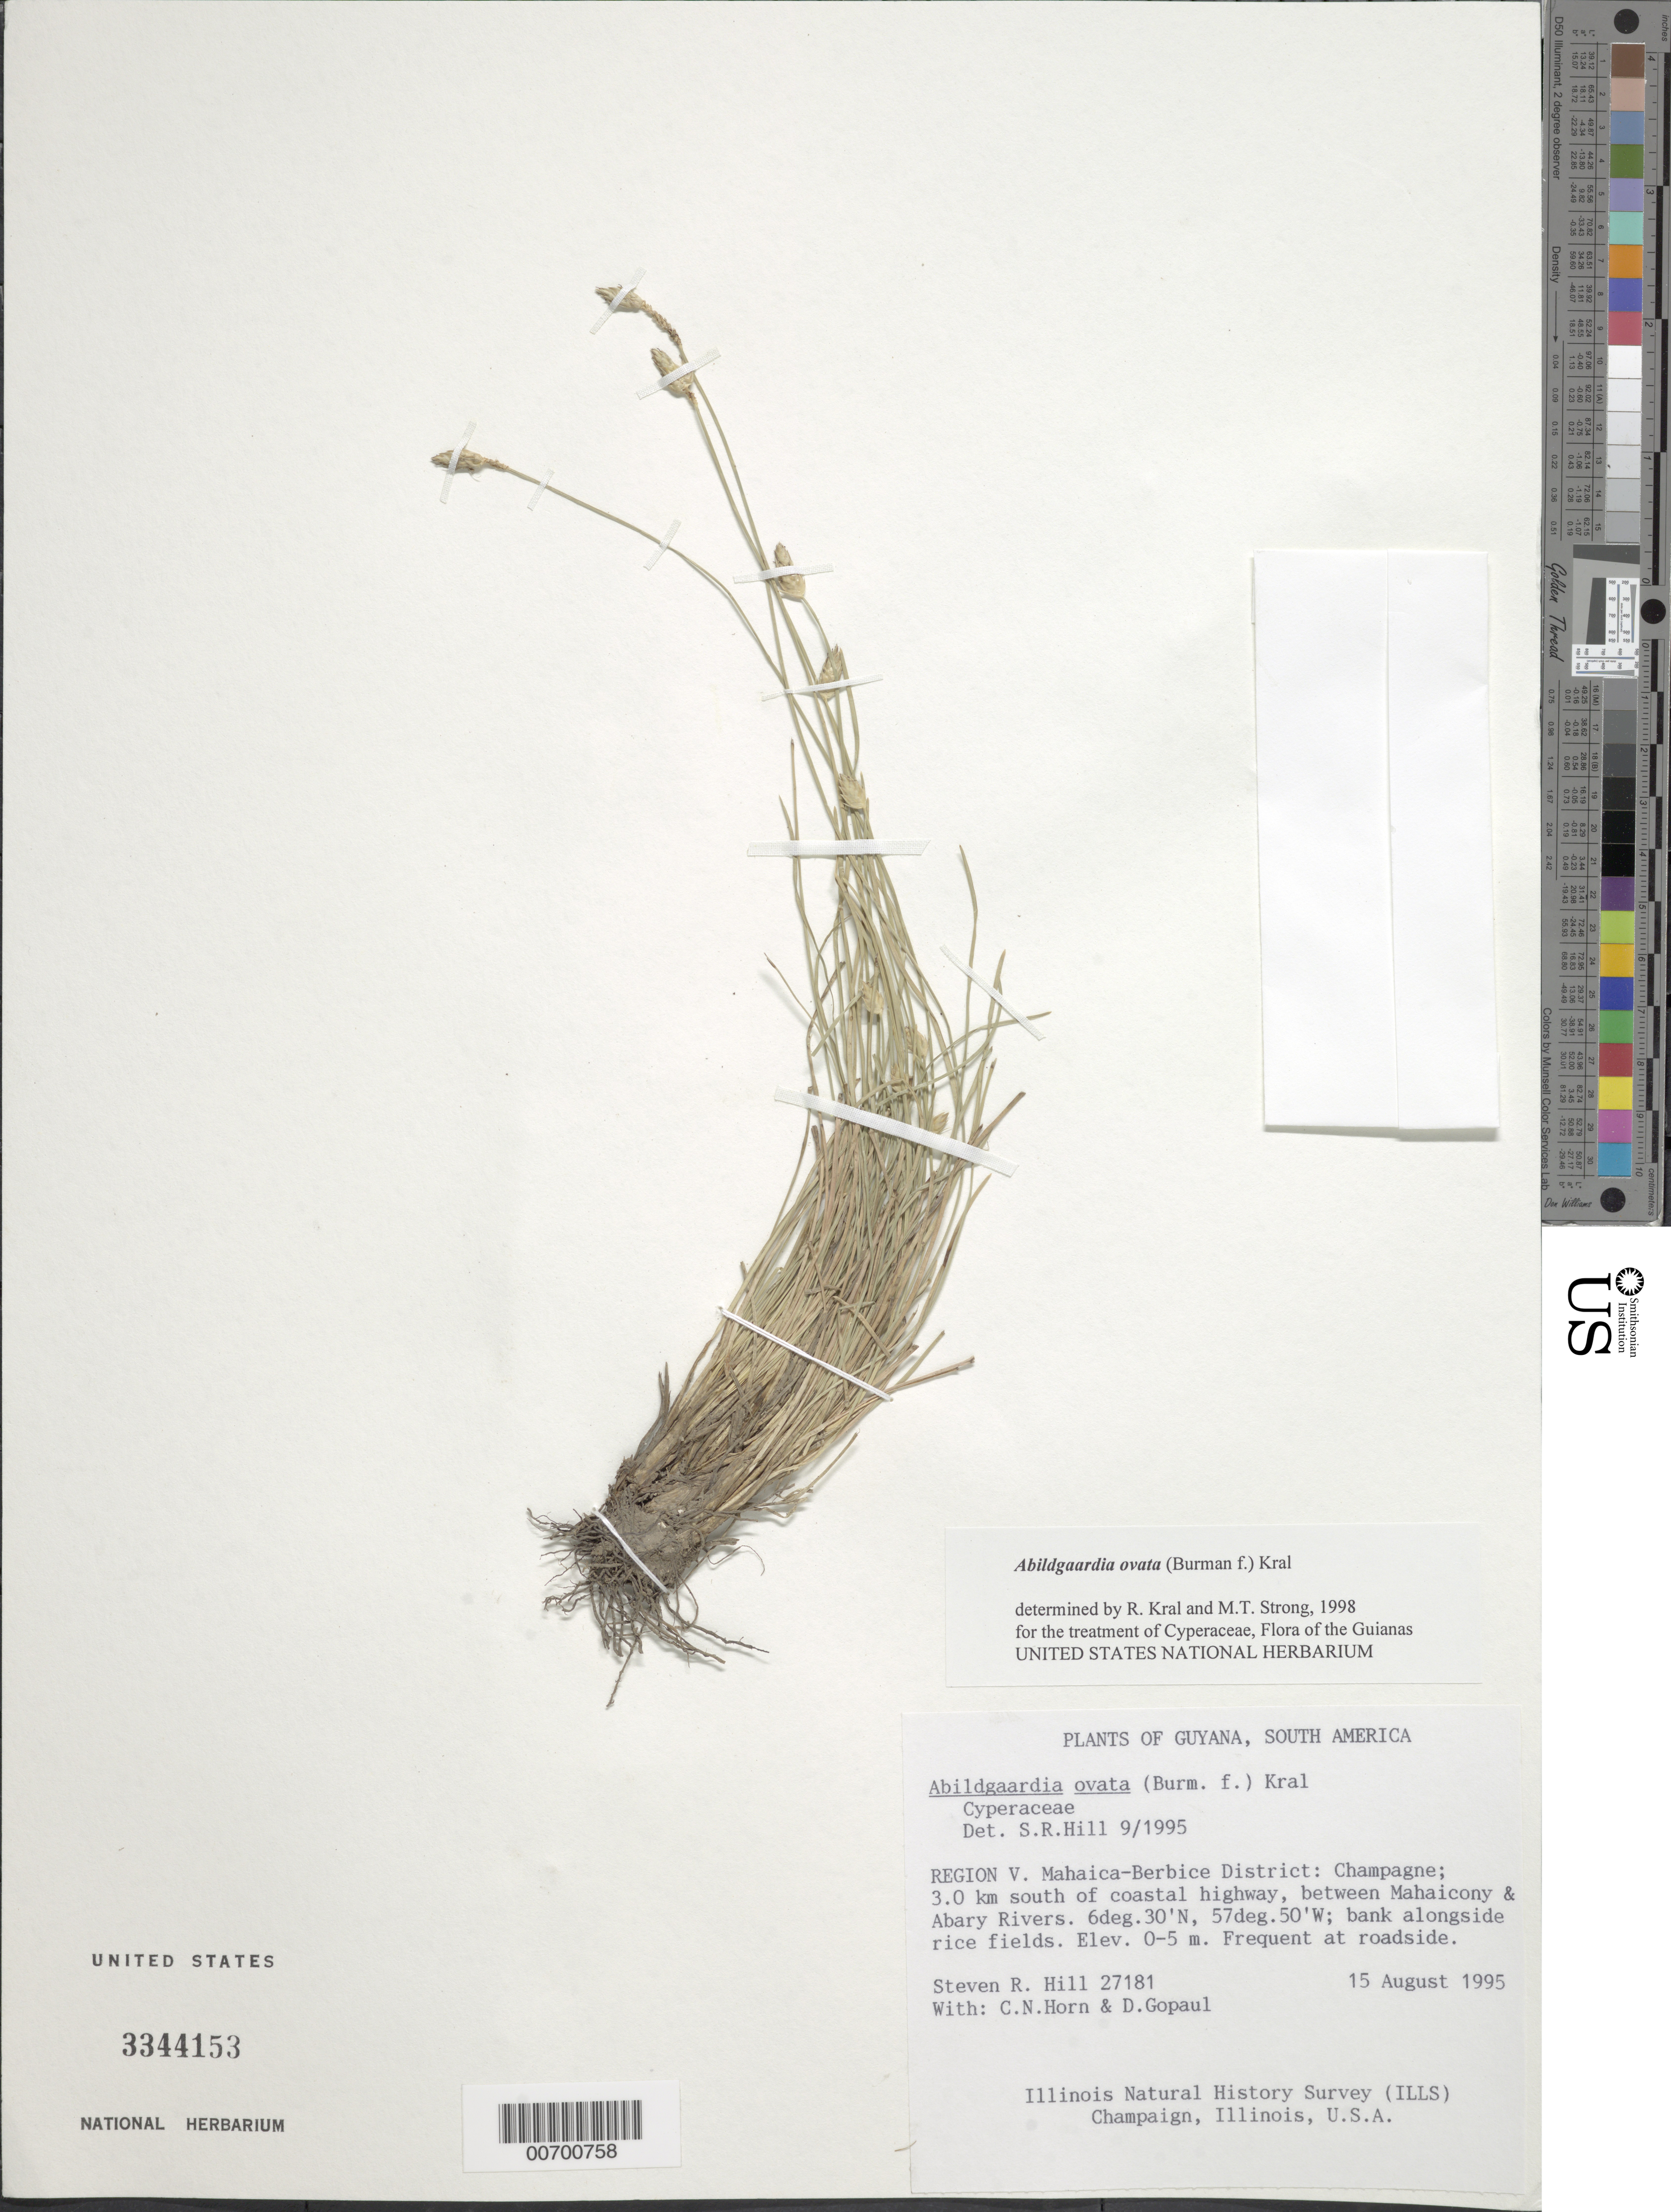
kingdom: Plantae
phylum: Tracheophyta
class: Liliopsida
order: Poales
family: Cyperaceae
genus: Abildgaardia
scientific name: Abildgaardia ovata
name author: (Burm. f.) Kral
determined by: Kral, R.; Strong, M. T.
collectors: S. R. Hill, C. N. Horn & D. Gopaul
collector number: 27181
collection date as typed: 15-Aug-95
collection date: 1995-08-15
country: Guyana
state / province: Mahaica-Berbice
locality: Champagne; 3 km S of coastal hwy., betw. Mahaicony & Abary R.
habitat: Bank alongside rice fields; roadside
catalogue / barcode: US 3344153